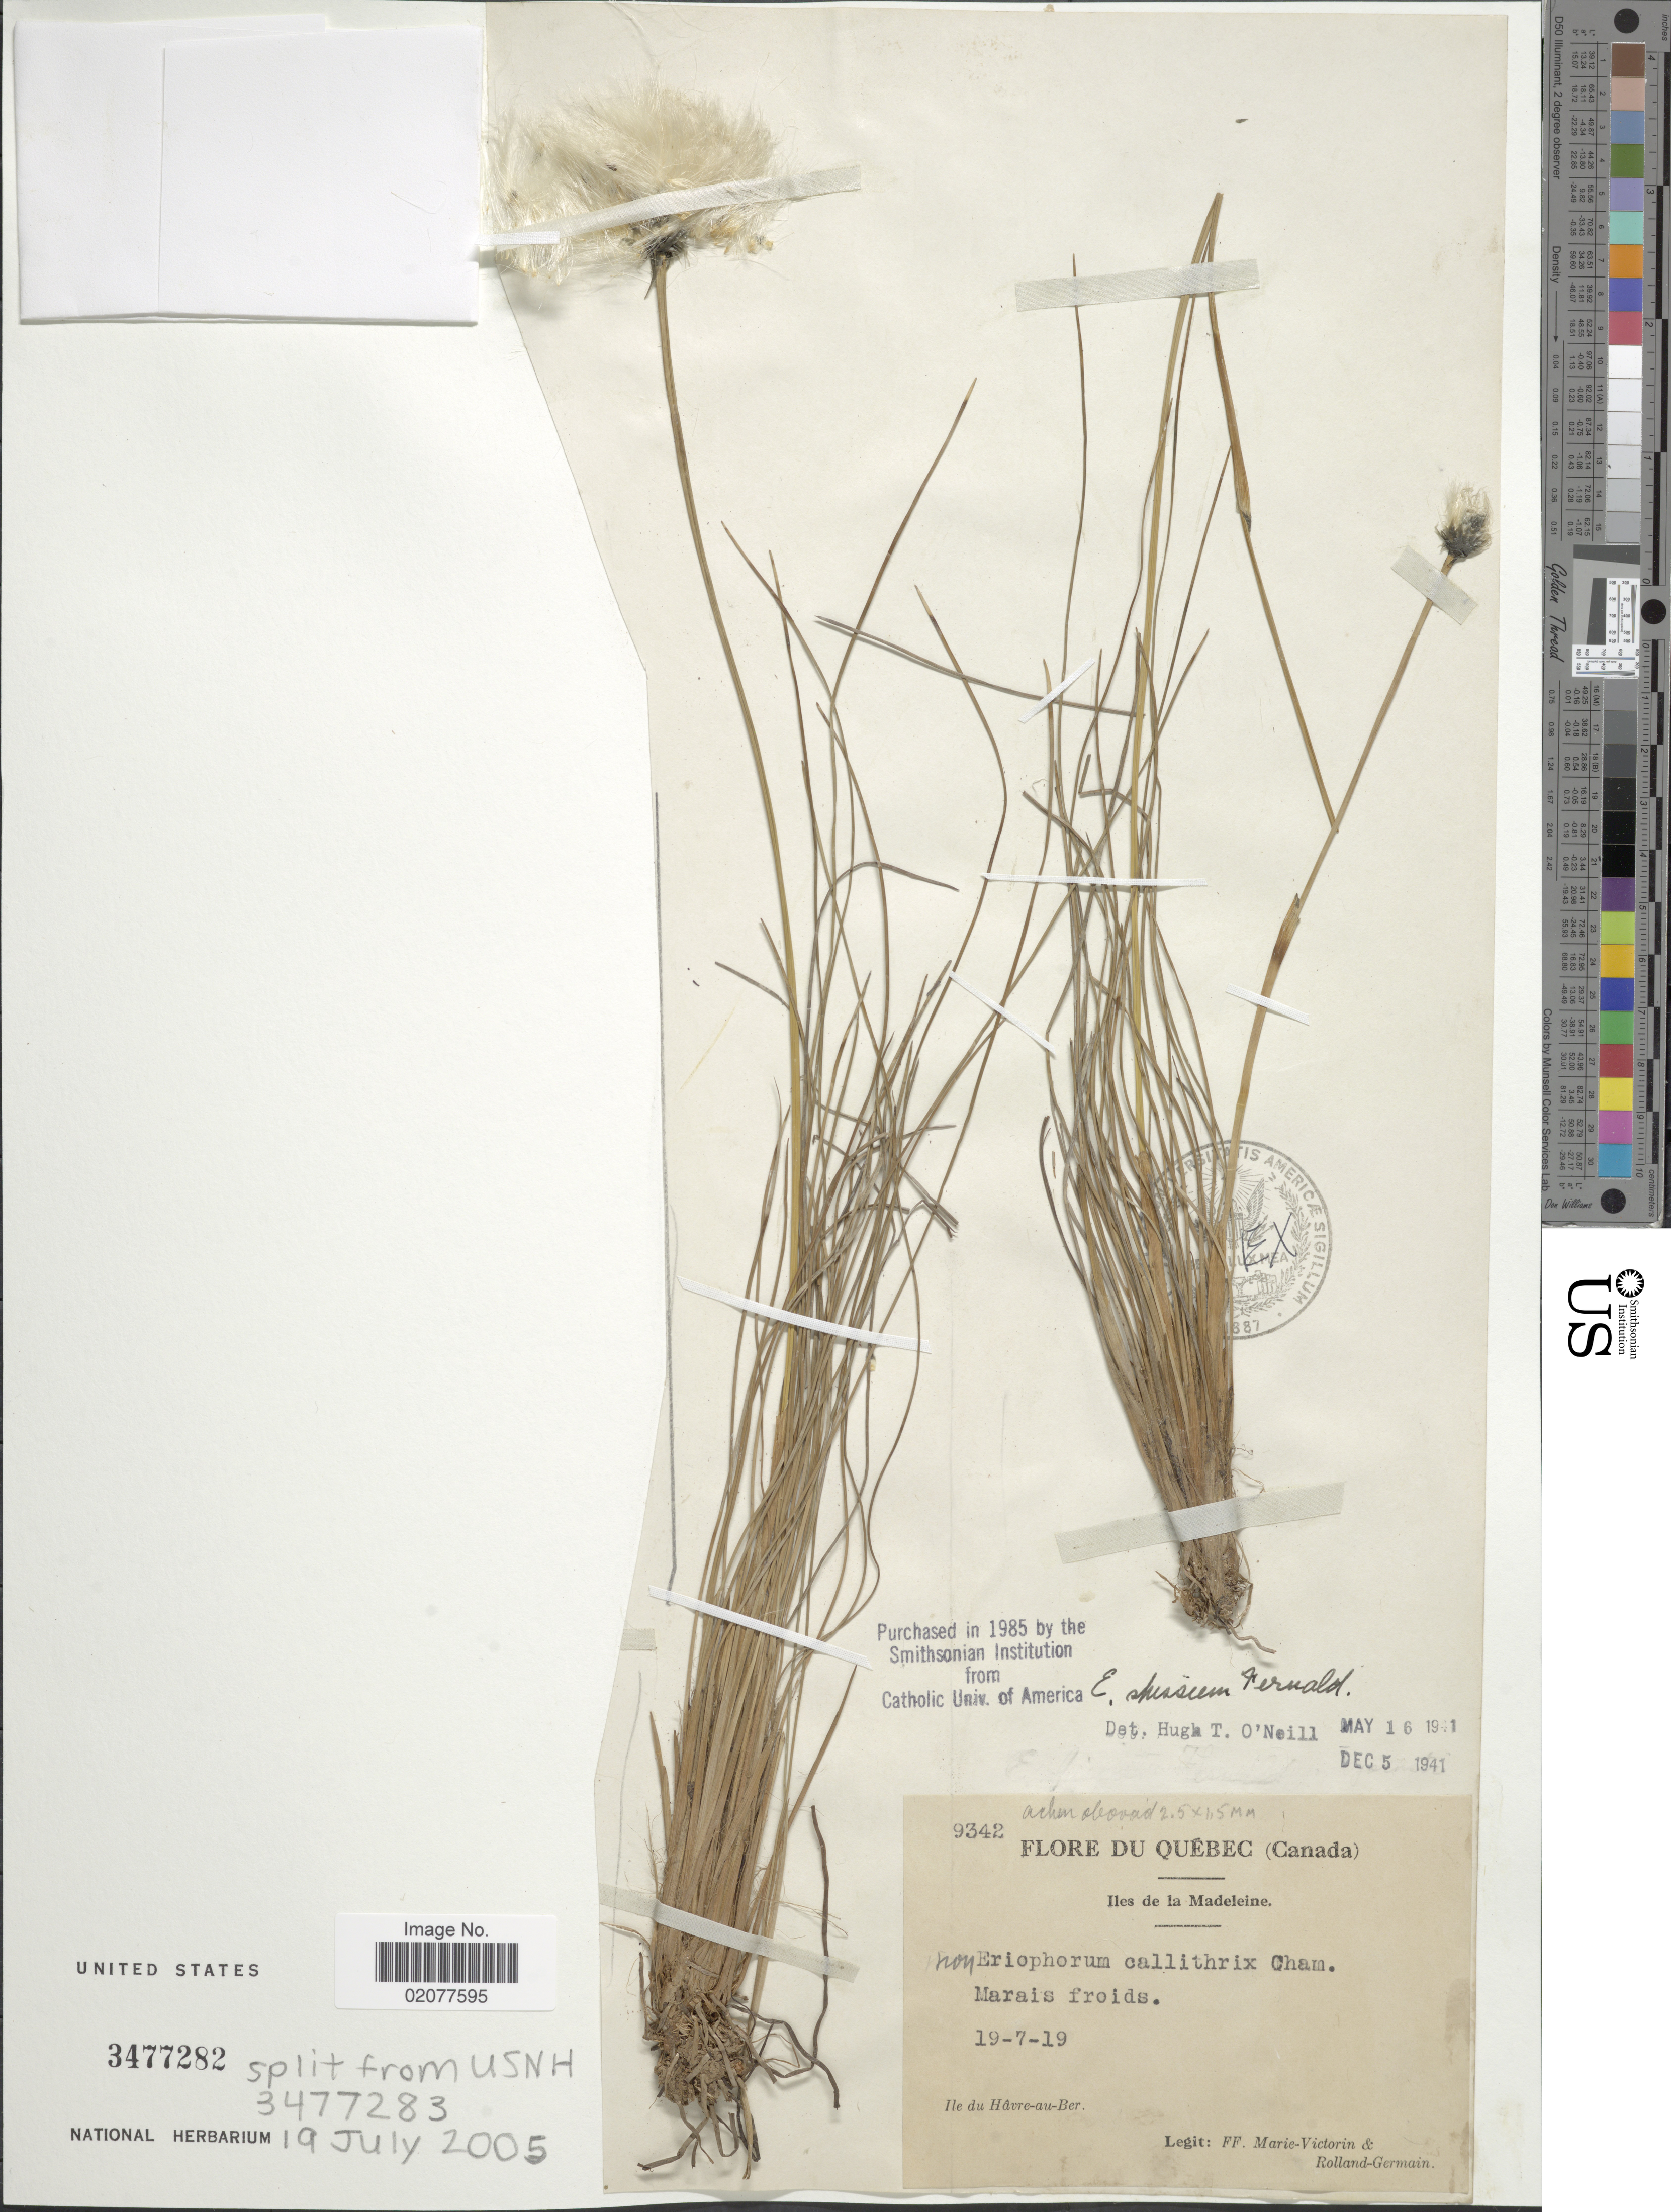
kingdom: Plantae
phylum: Tracheophyta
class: Liliopsida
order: Poales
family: Cyperaceae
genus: Eriophorum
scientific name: Eriophorum spissum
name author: Fernald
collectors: F. Marie-Victorin & Rolland-Germain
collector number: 9342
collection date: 1919-07-19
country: Canada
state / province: Quebec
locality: Quebec. Marais froids. Ile du Havre-au-Ber. Iles de la Madeleine.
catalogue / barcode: US 3477282